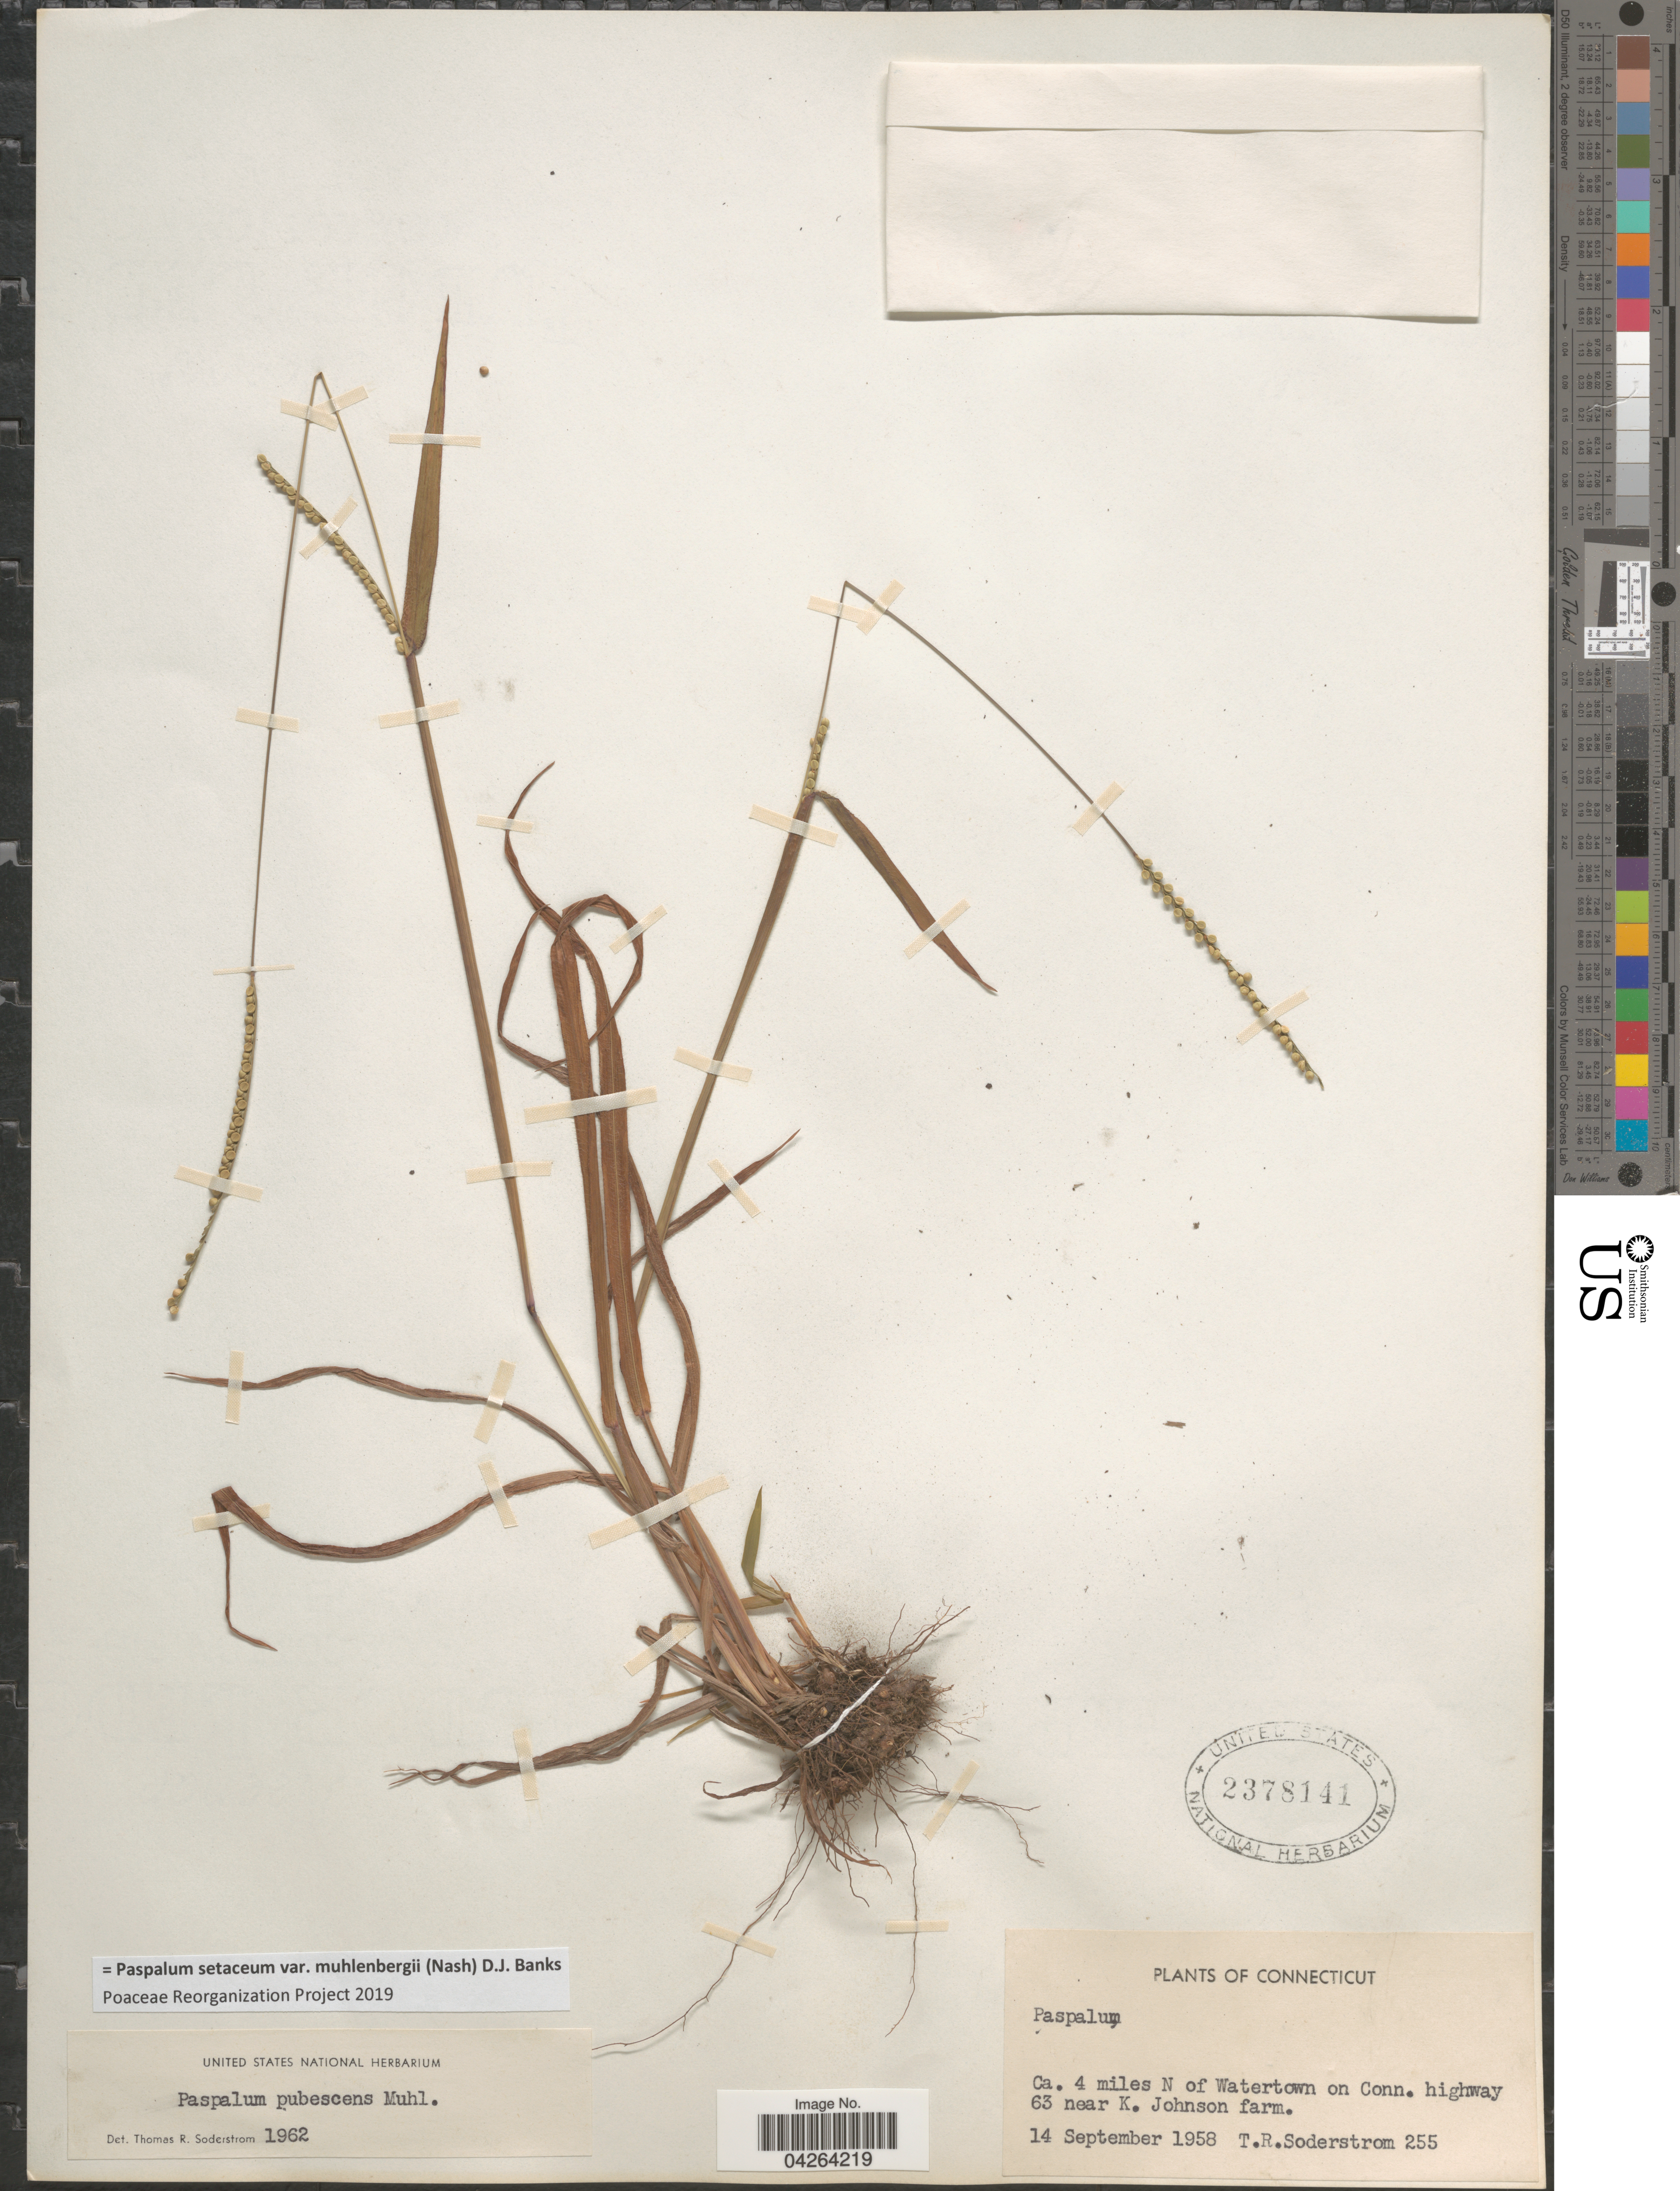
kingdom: Plantae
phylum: Tracheophyta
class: Liliopsida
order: Poales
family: Poaceae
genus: Paspalum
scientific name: Paspalum setaceum var. muhlenbergii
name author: (Nash) D.J. Banks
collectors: T. R. Soderstrom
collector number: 255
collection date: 1958-09-14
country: United States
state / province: Connecticut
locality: Ca. 4 miles N of Watertown on Conn. highway 63 near K. Johnson farm.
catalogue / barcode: US 2378141